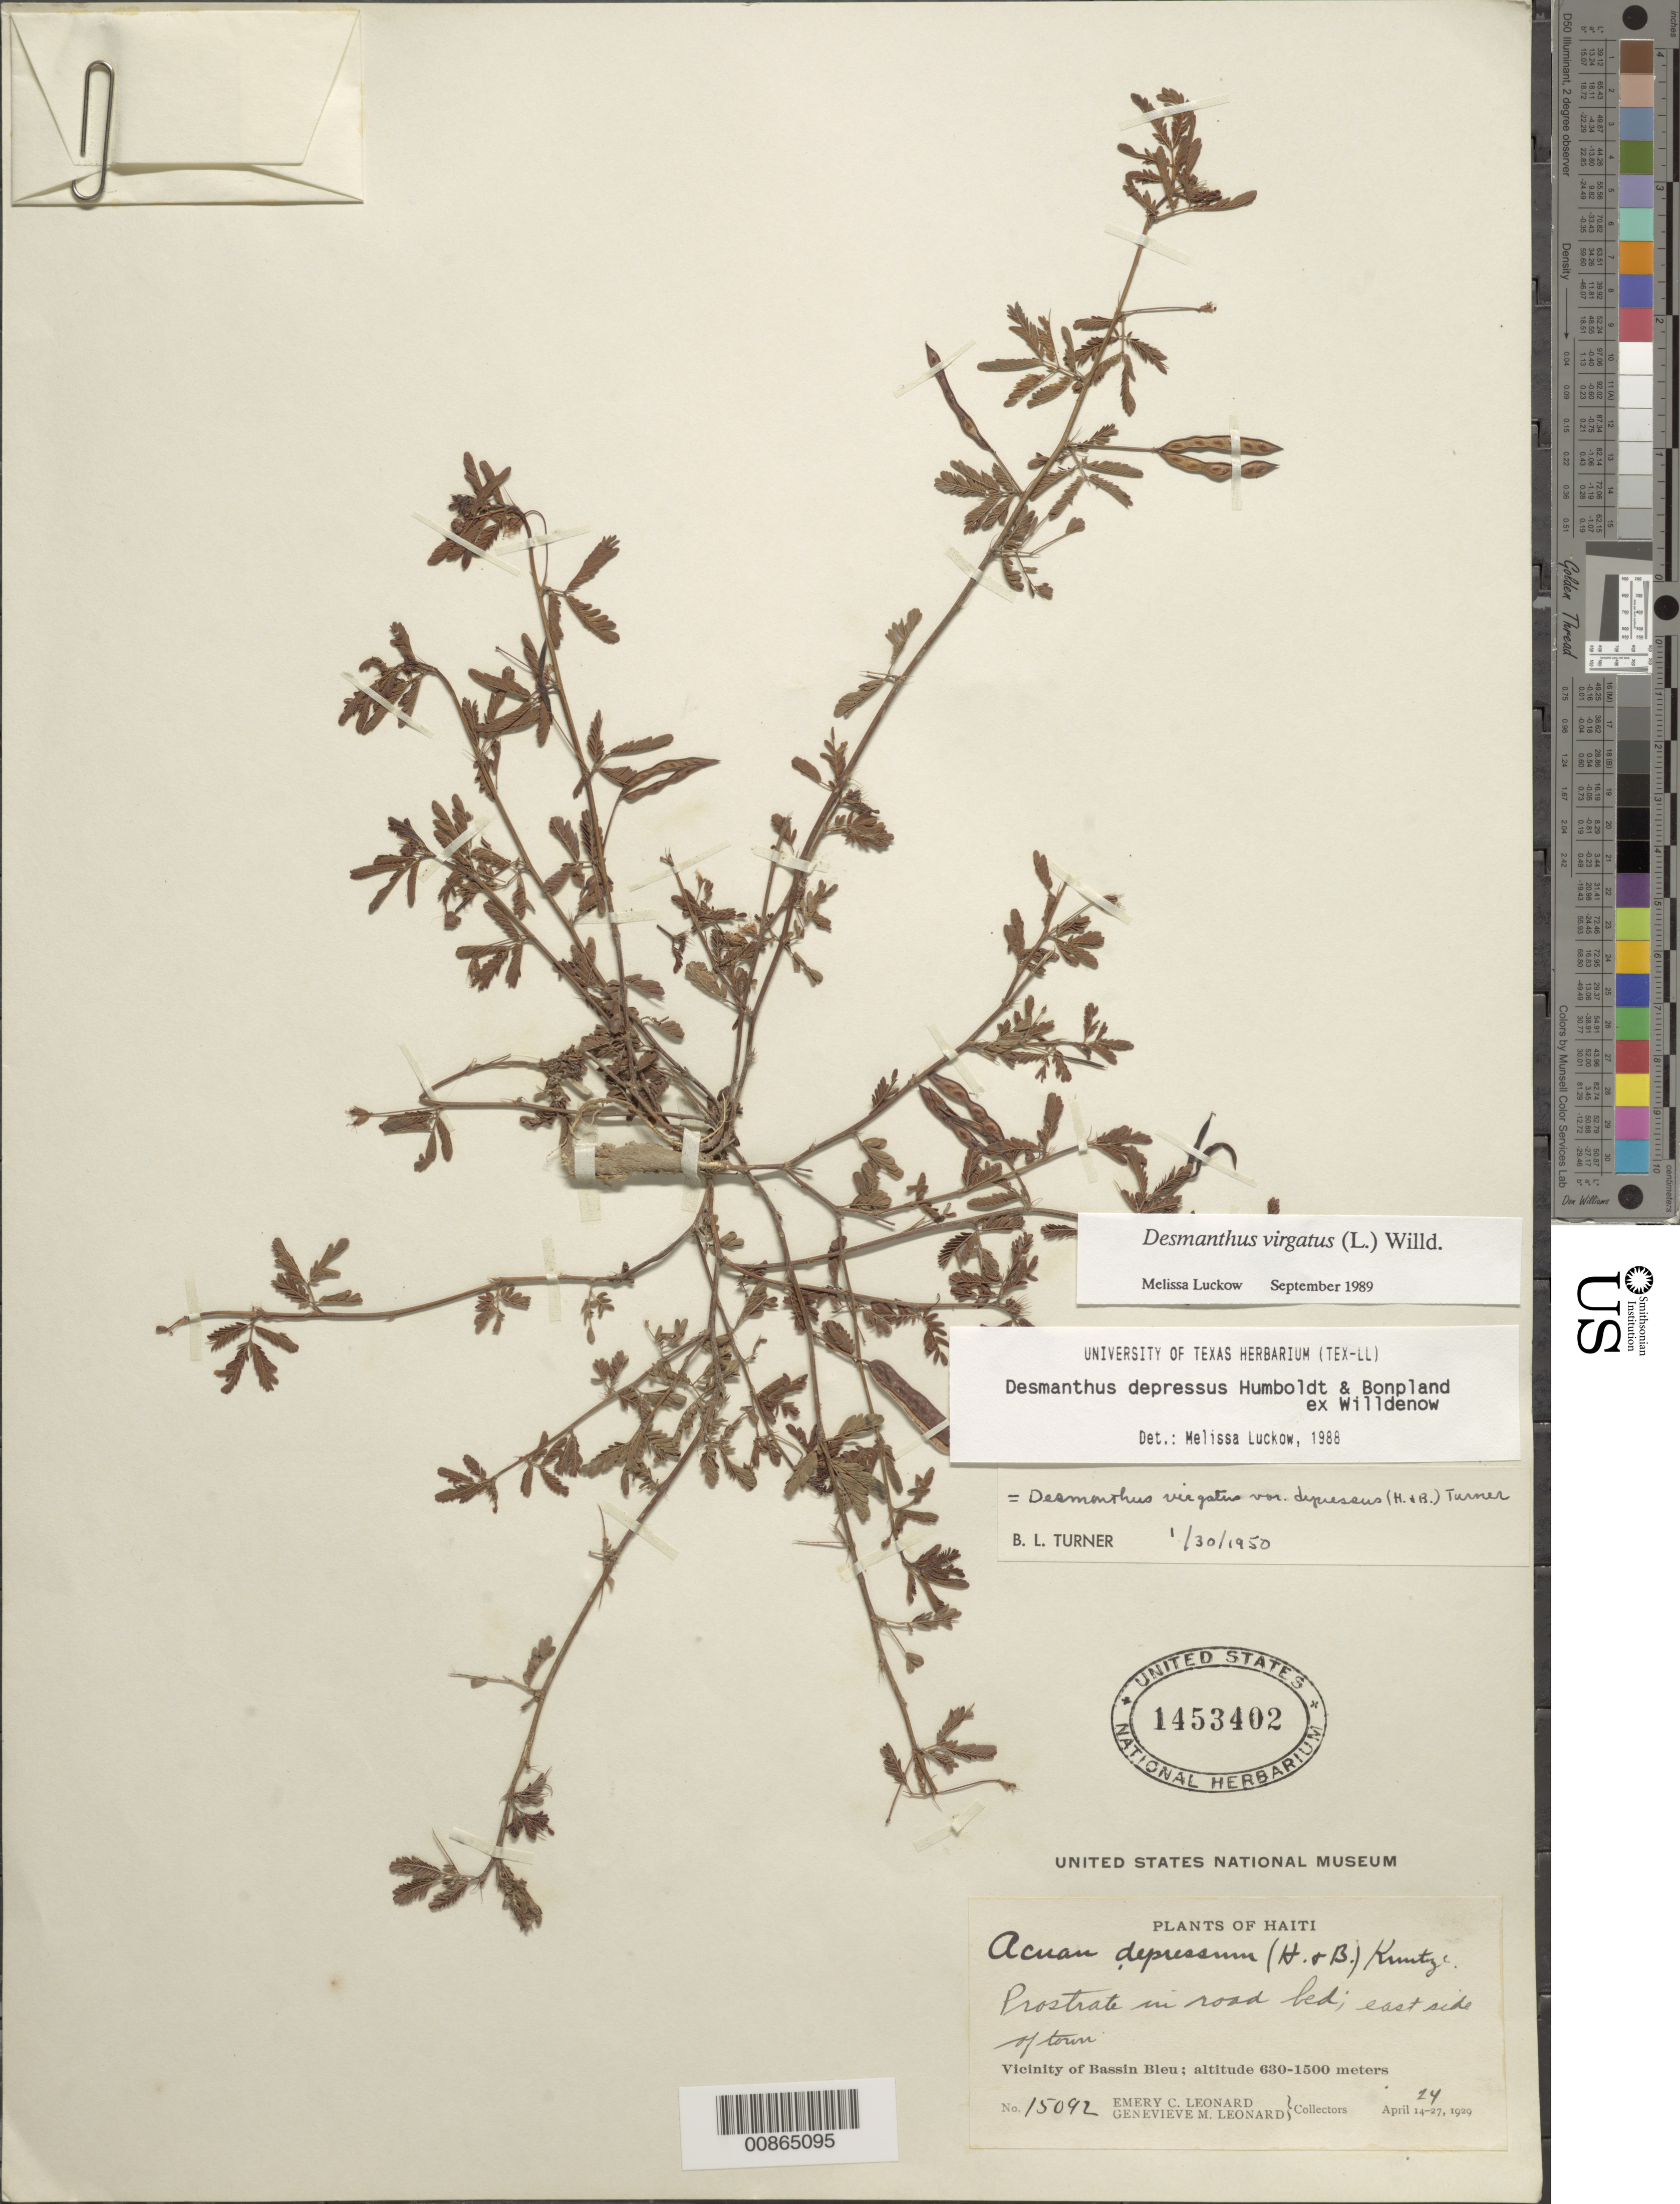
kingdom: Plantae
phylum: Tracheophyta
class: Magnoliopsida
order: Fabales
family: Fabaceae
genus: Desmanthus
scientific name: Desmanthus virgatus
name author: (L.) Willd.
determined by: Luckow, M. A.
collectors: E. C. Leonard & G. M. Leonard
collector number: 15092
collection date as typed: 24 Apr 1929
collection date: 1929-04-24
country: Haiti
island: Hispaniola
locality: Vicinity of Bassin Bleu. East side of town.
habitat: Prostrate in road bed.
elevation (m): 630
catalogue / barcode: US 1453402